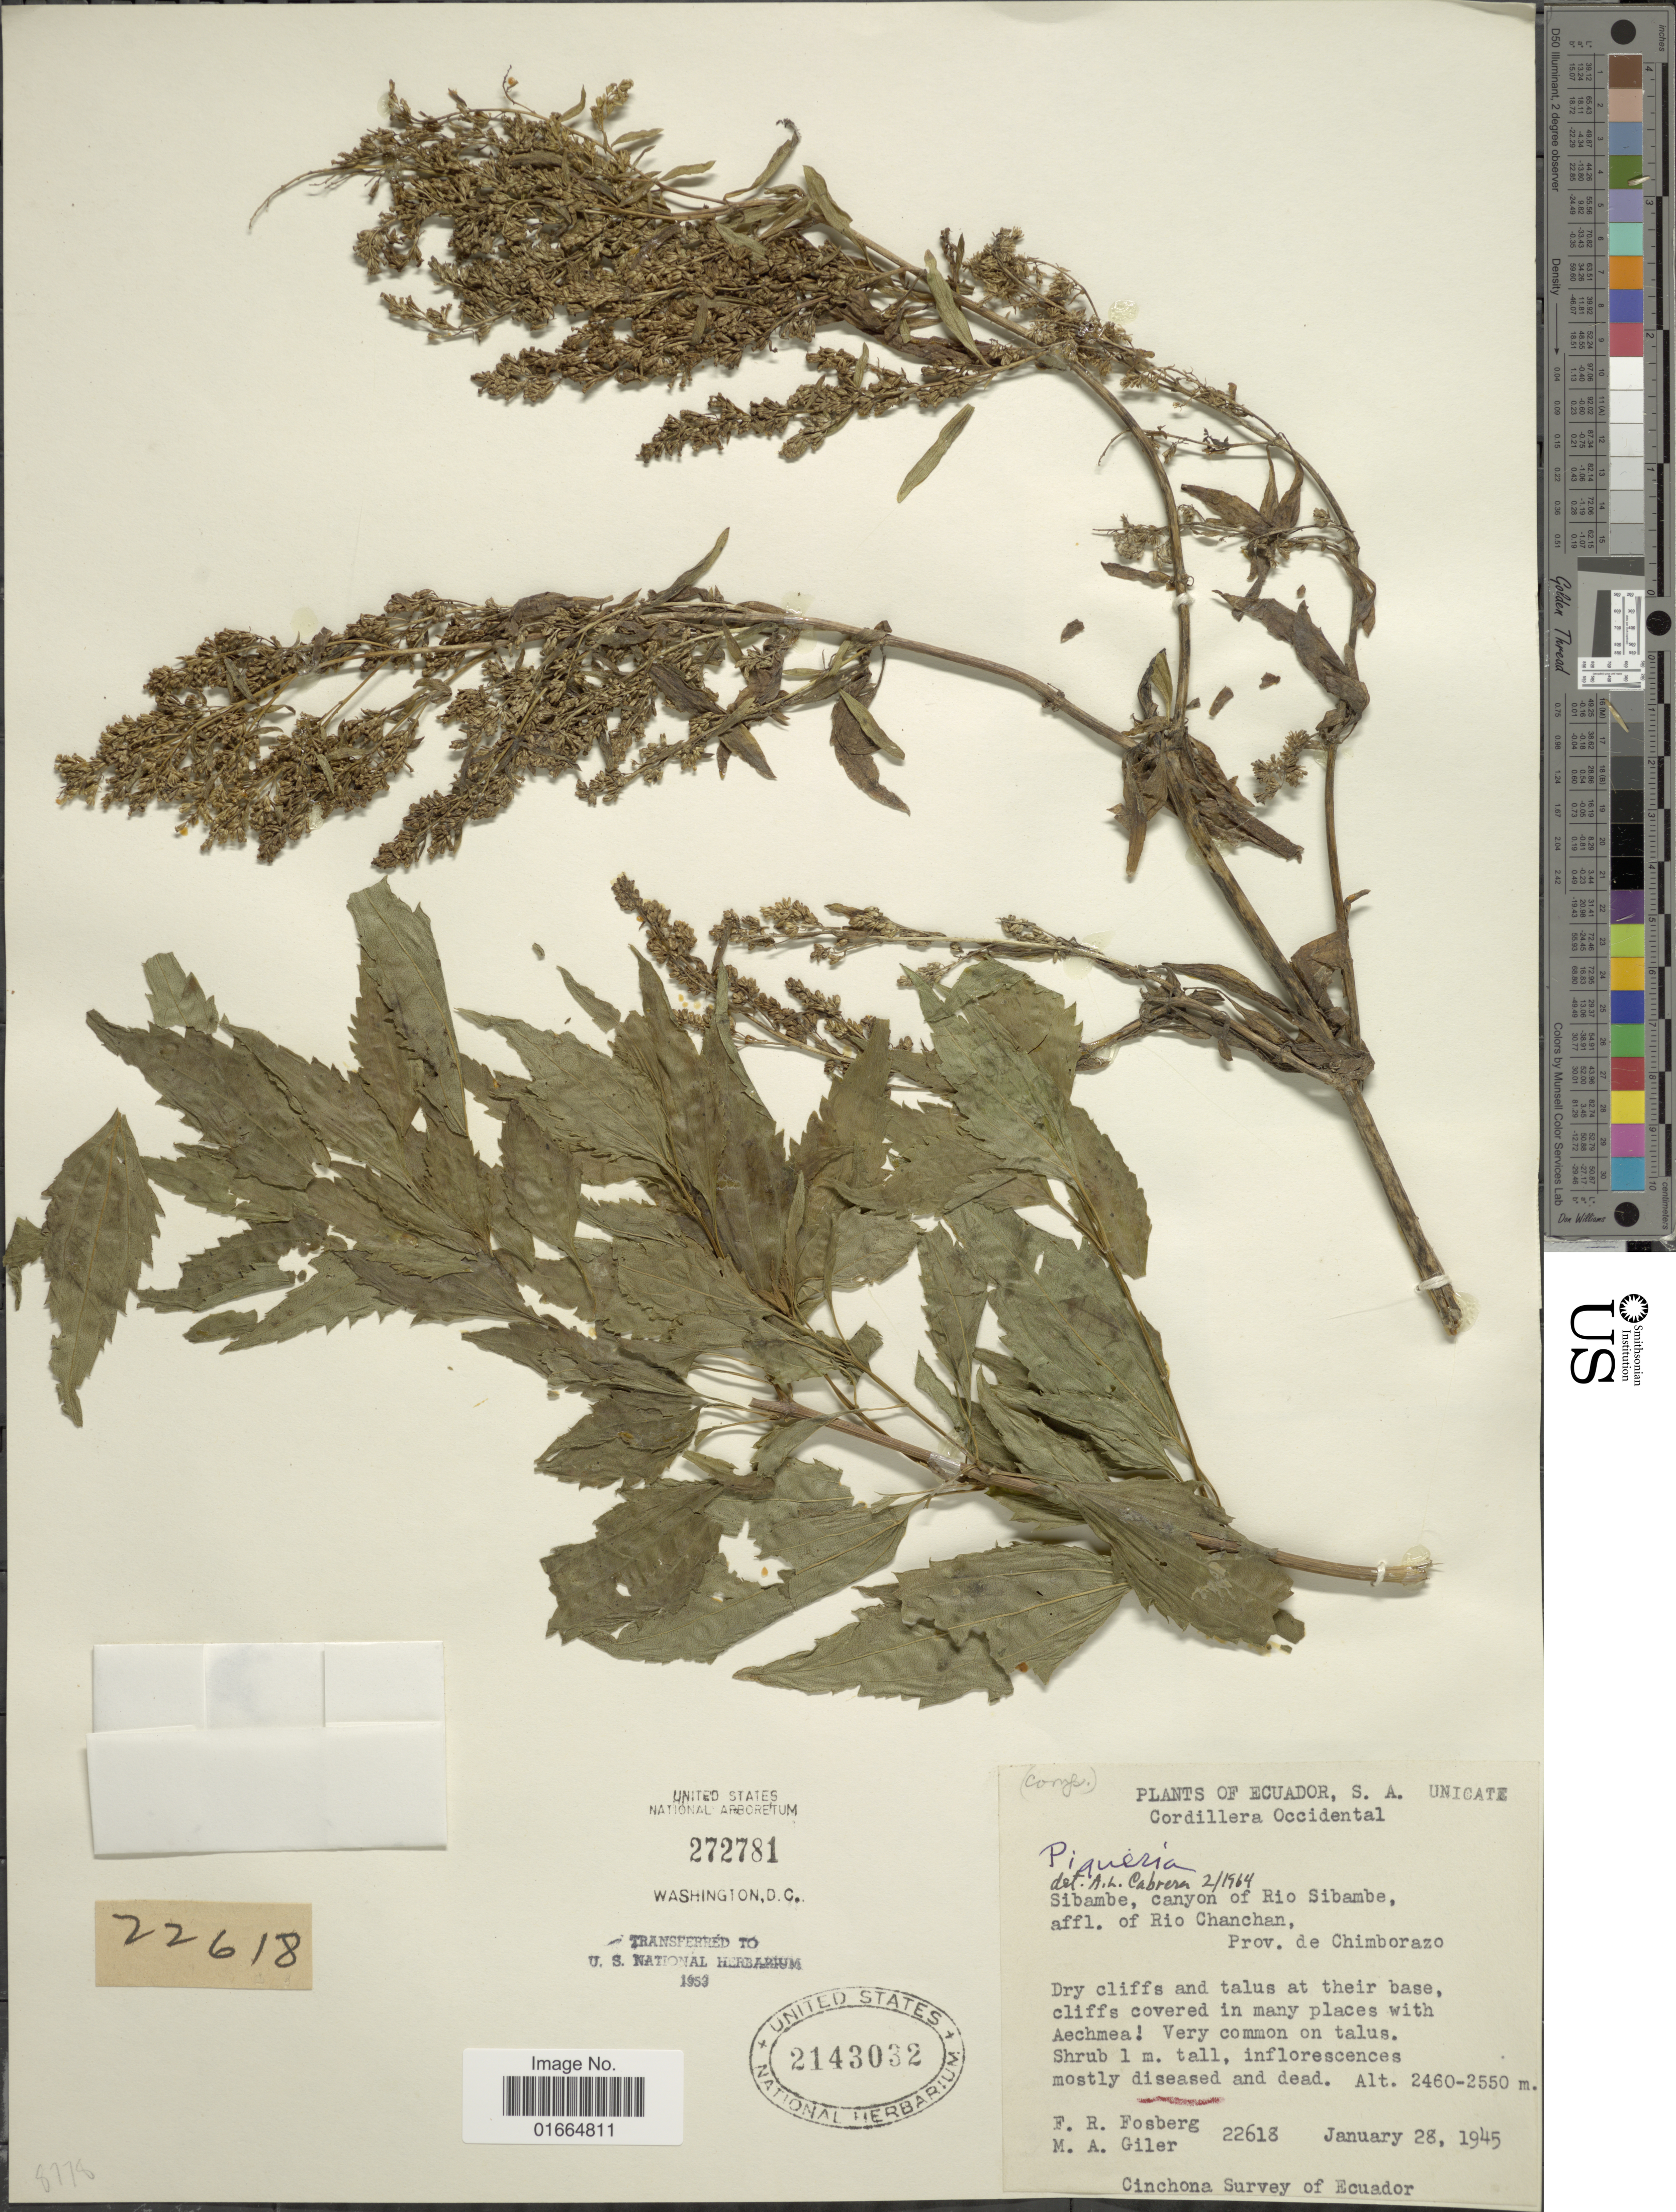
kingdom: Plantae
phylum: Tracheophyta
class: Magnoliopsida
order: Asterales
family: Asteraceae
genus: Ophryosporus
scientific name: Ophryosporus peruvianus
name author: (J.F. Gmel.) R.M. King & H. Rob.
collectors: F. R. Fosberg & M. Giler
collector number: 22618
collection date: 1945-01-28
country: Ecuador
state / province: Chimborazo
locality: Cordillera Occidental. Sibambe, canyon of Rio Sibambe, affl. of Rio Chanchan, Prov. de Chimborazo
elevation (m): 2460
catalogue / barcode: US 2143032